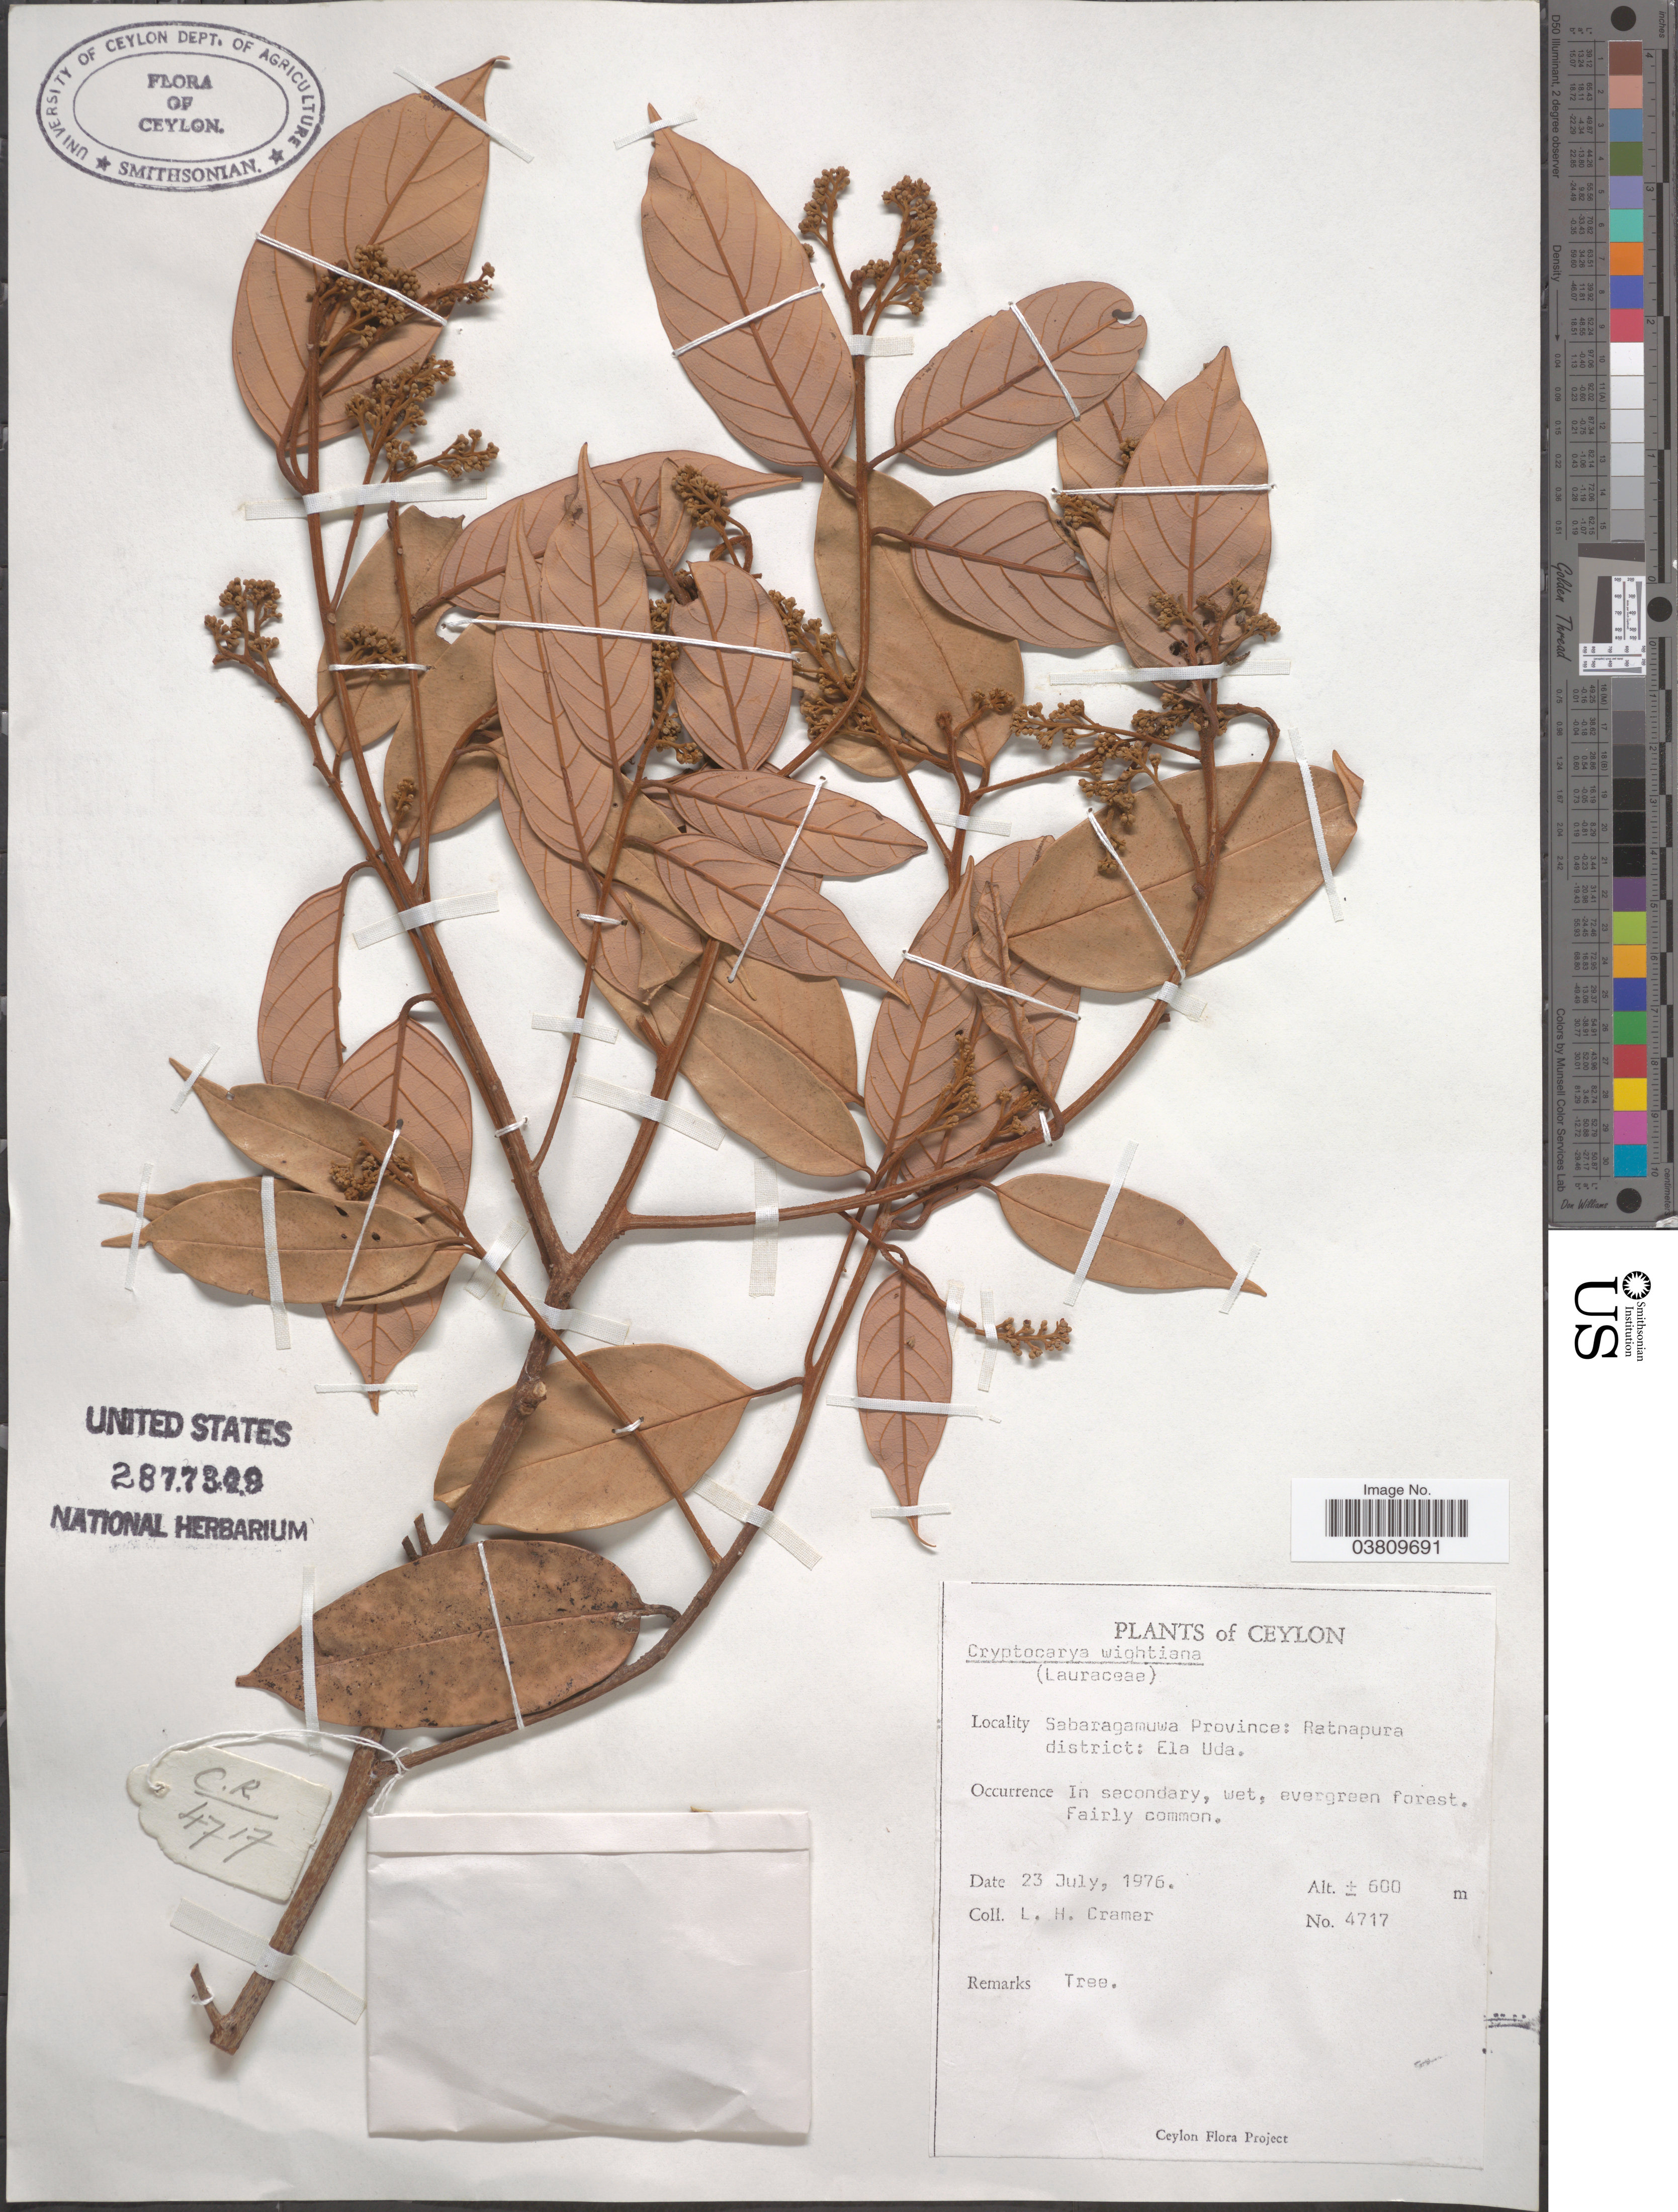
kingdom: Plantae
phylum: Tracheophyta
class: Magnoliopsida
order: Laurales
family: Lauraceae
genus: Cryptocarya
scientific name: Cryptocarya wightiana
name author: Thwaites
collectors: L. H. Cramer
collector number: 4717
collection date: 1976-07-23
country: Sri Lanka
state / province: Sabaragamuwa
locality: Ceylon. Ratnapura district: Ela Uda.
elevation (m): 600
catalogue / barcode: US 2877309